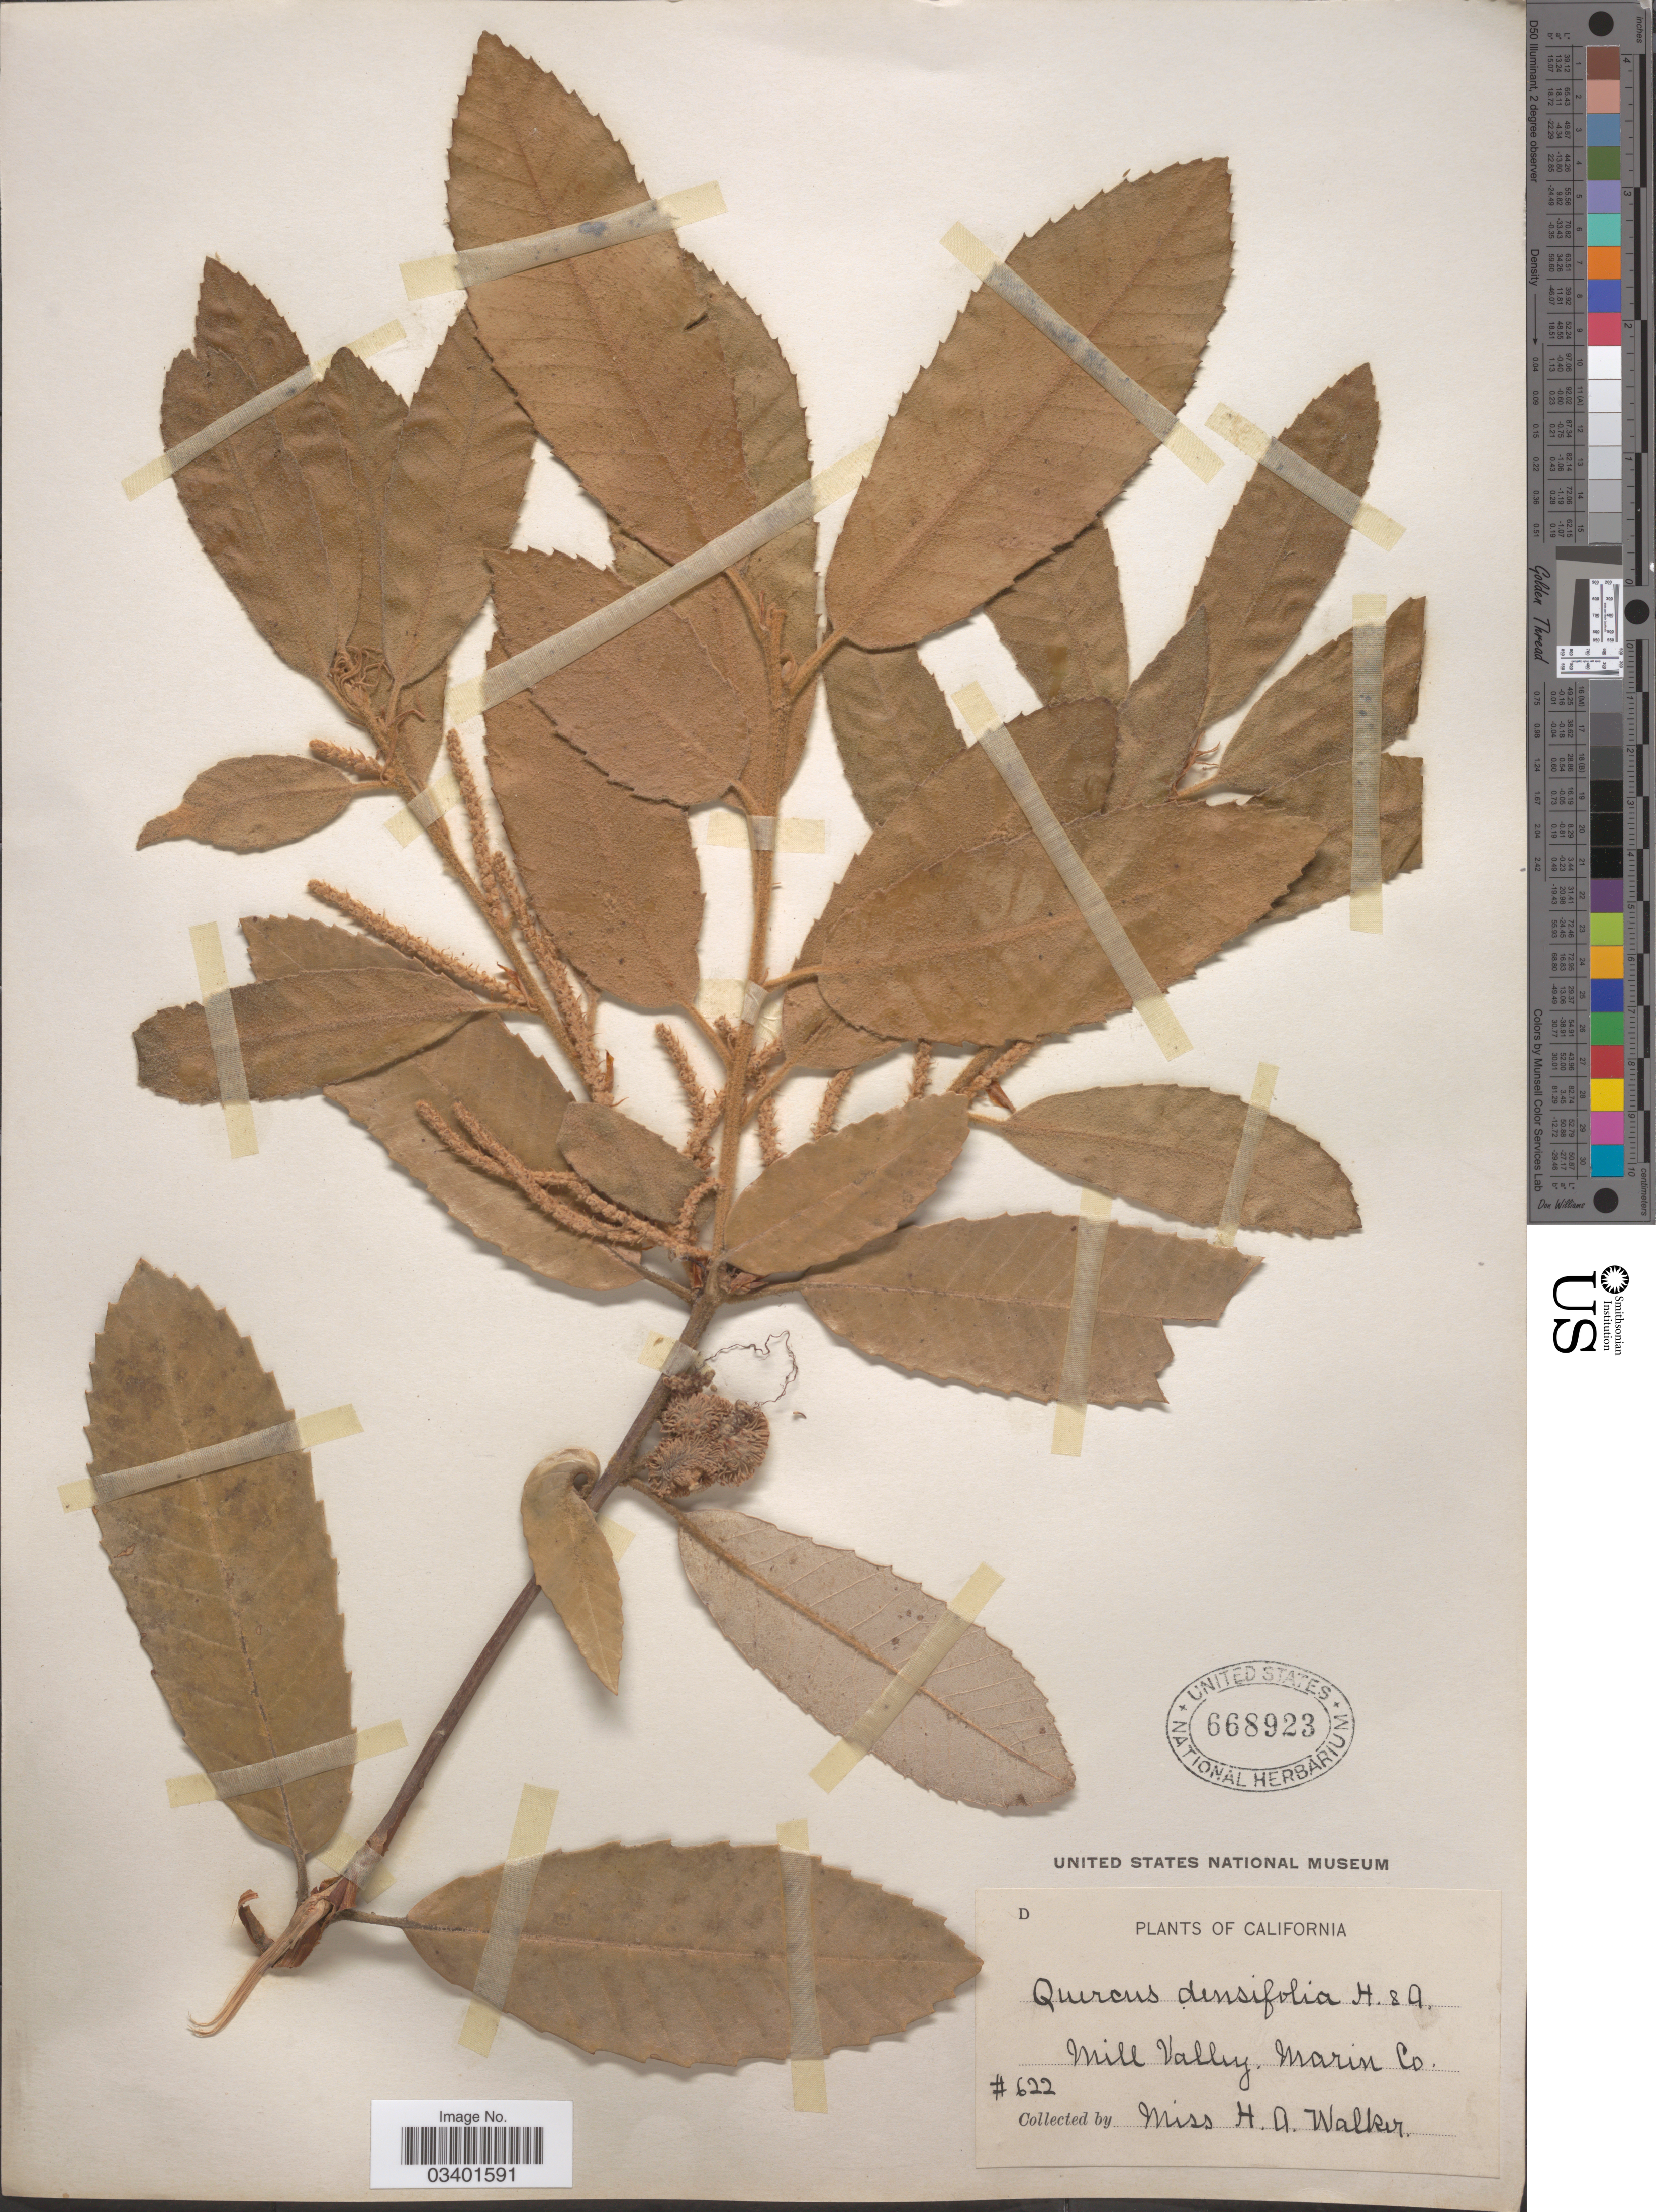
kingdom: Plantae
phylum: Tracheophyta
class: Magnoliopsida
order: Fagales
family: Fagaceae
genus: Notholithocarpus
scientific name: Notholithocarpus densiflorus var. densiflorus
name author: (Hook. & Arn.) P. S. Manos et al.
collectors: H. Walker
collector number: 622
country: United States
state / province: California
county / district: Marin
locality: Mill Valley. Marin Co.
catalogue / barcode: US 668923